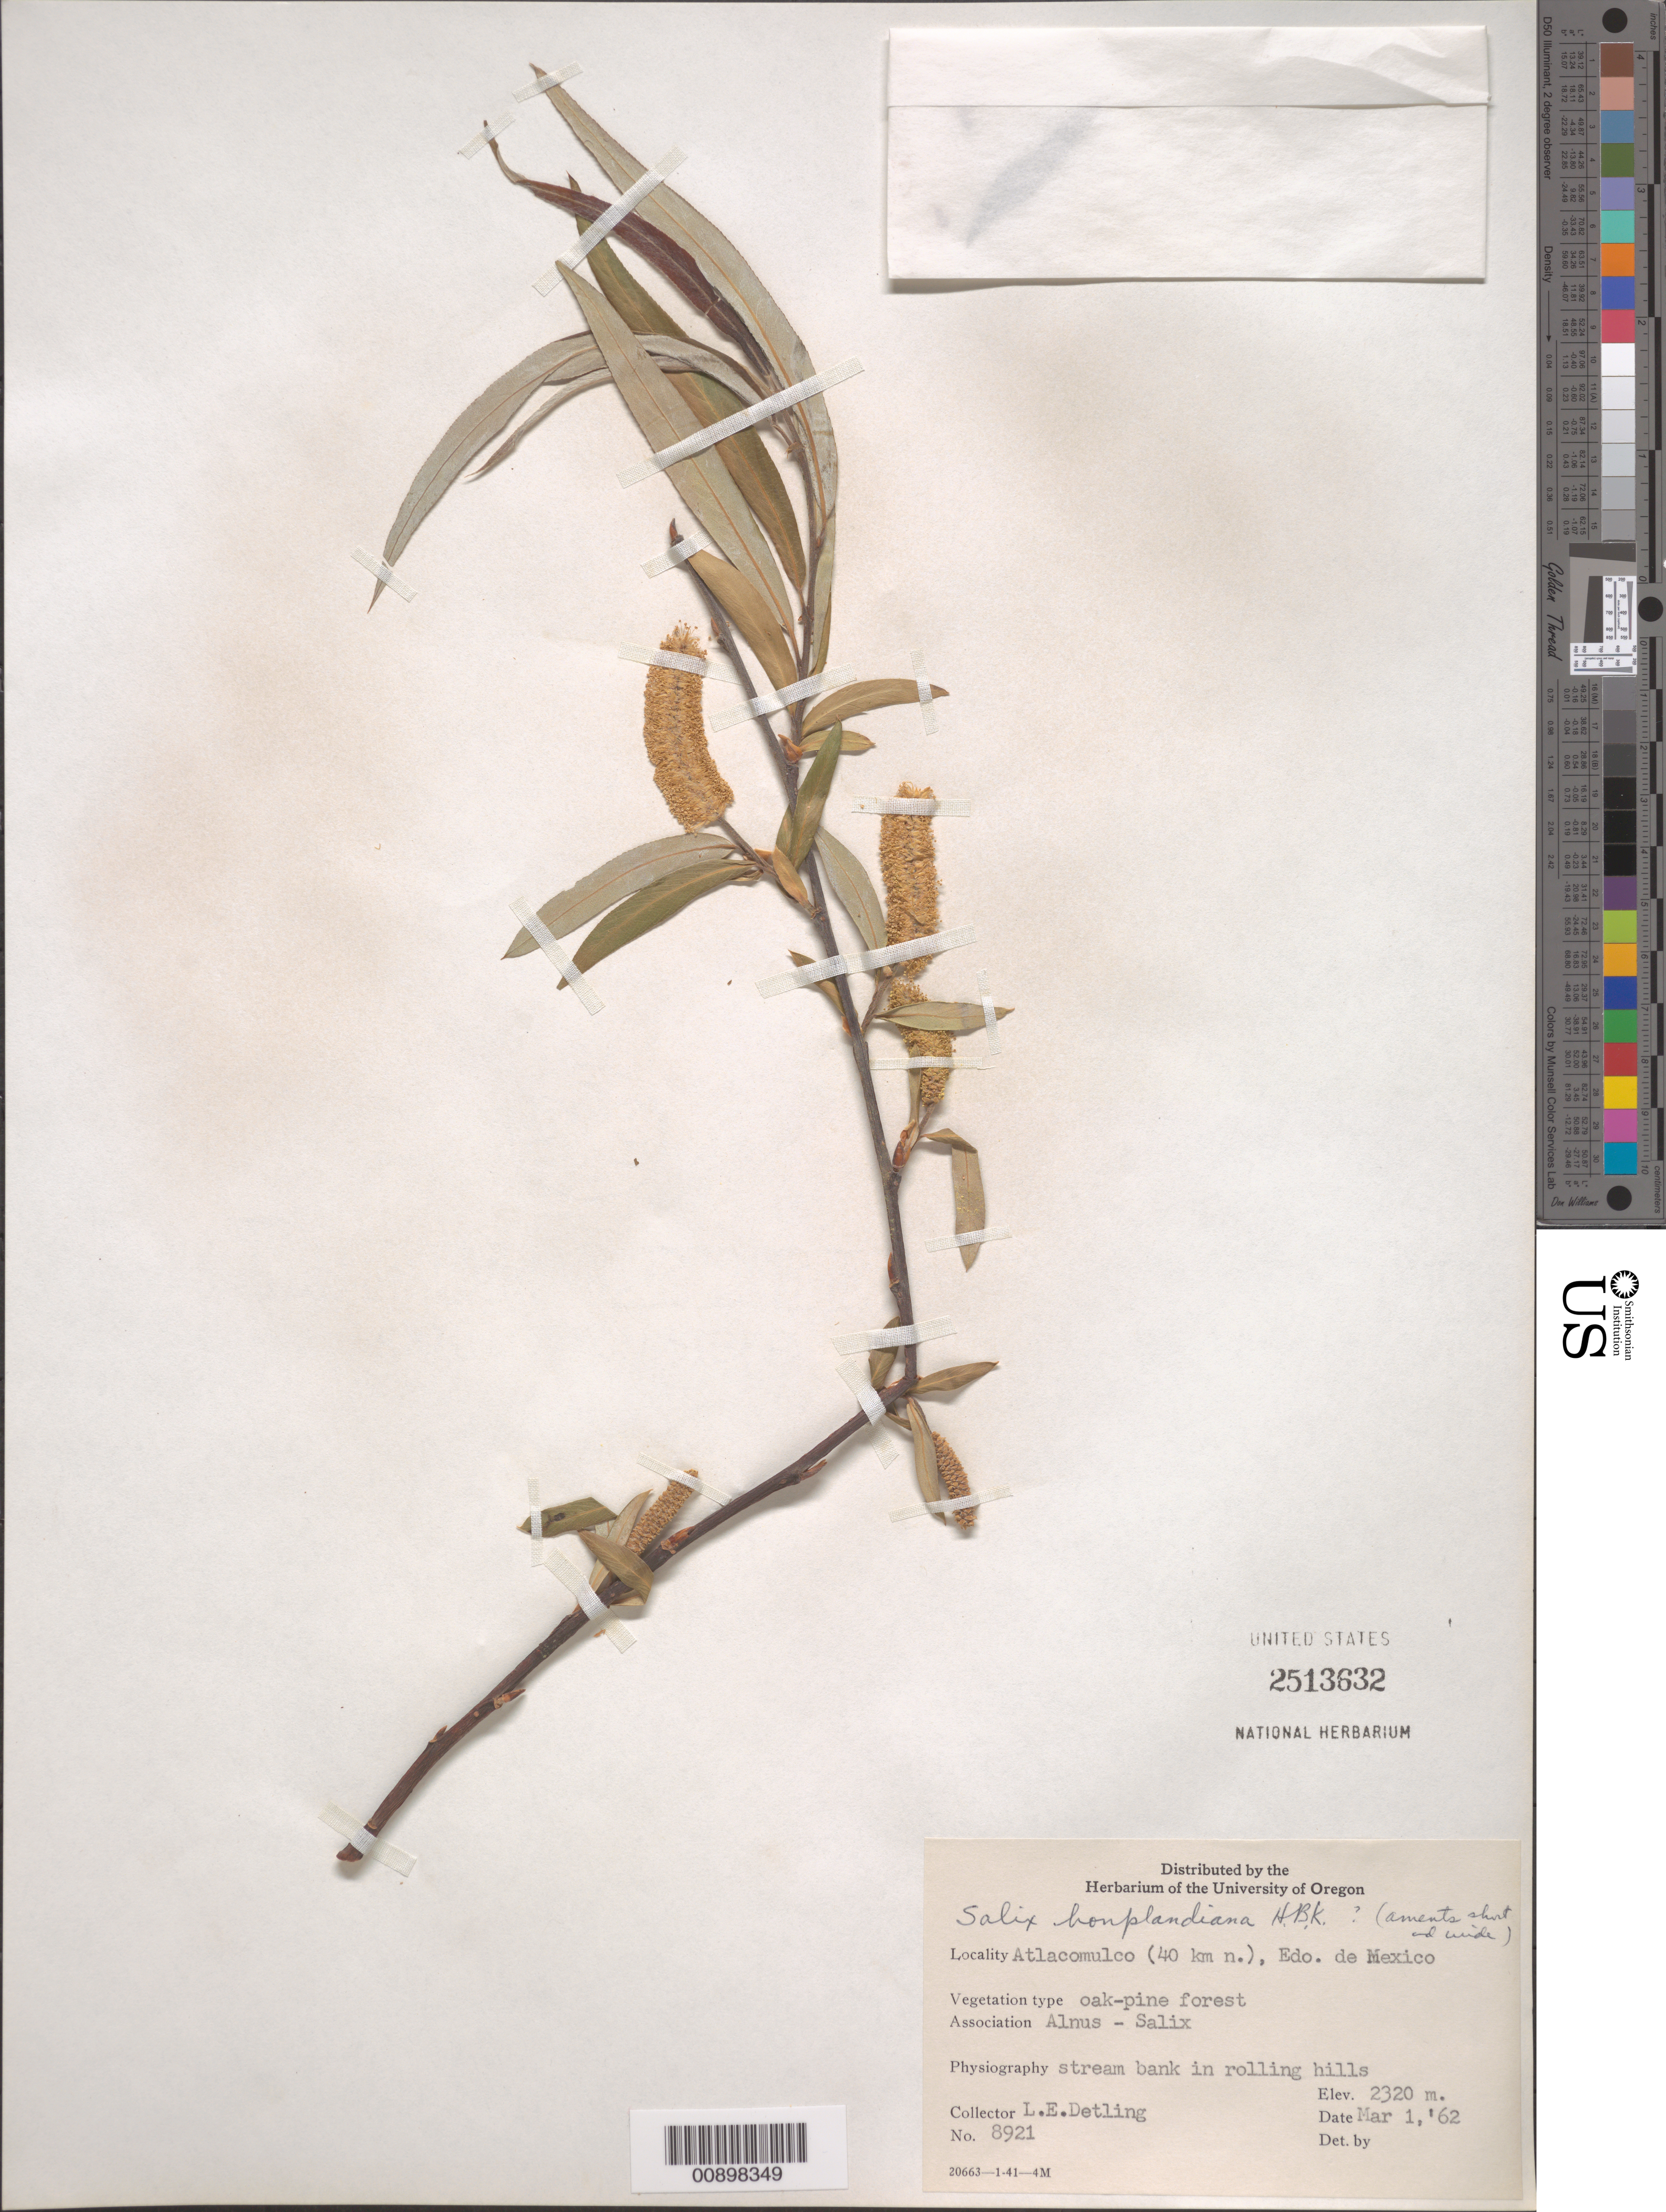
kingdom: Plantae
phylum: Tracheophyta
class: Magnoliopsida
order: Malpighiales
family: Salicaceae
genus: Salix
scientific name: Salix bonplandiana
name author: Kunth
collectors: L. E. Detling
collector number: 8921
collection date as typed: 01 Mar 1962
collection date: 1962-03-01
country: Mexico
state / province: México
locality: Atlacomulco (40 km. N), Estado de Mexico.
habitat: Oak-pine forest. Association Alnus-Salix. Stream bank in rolling hills.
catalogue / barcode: US 2513632